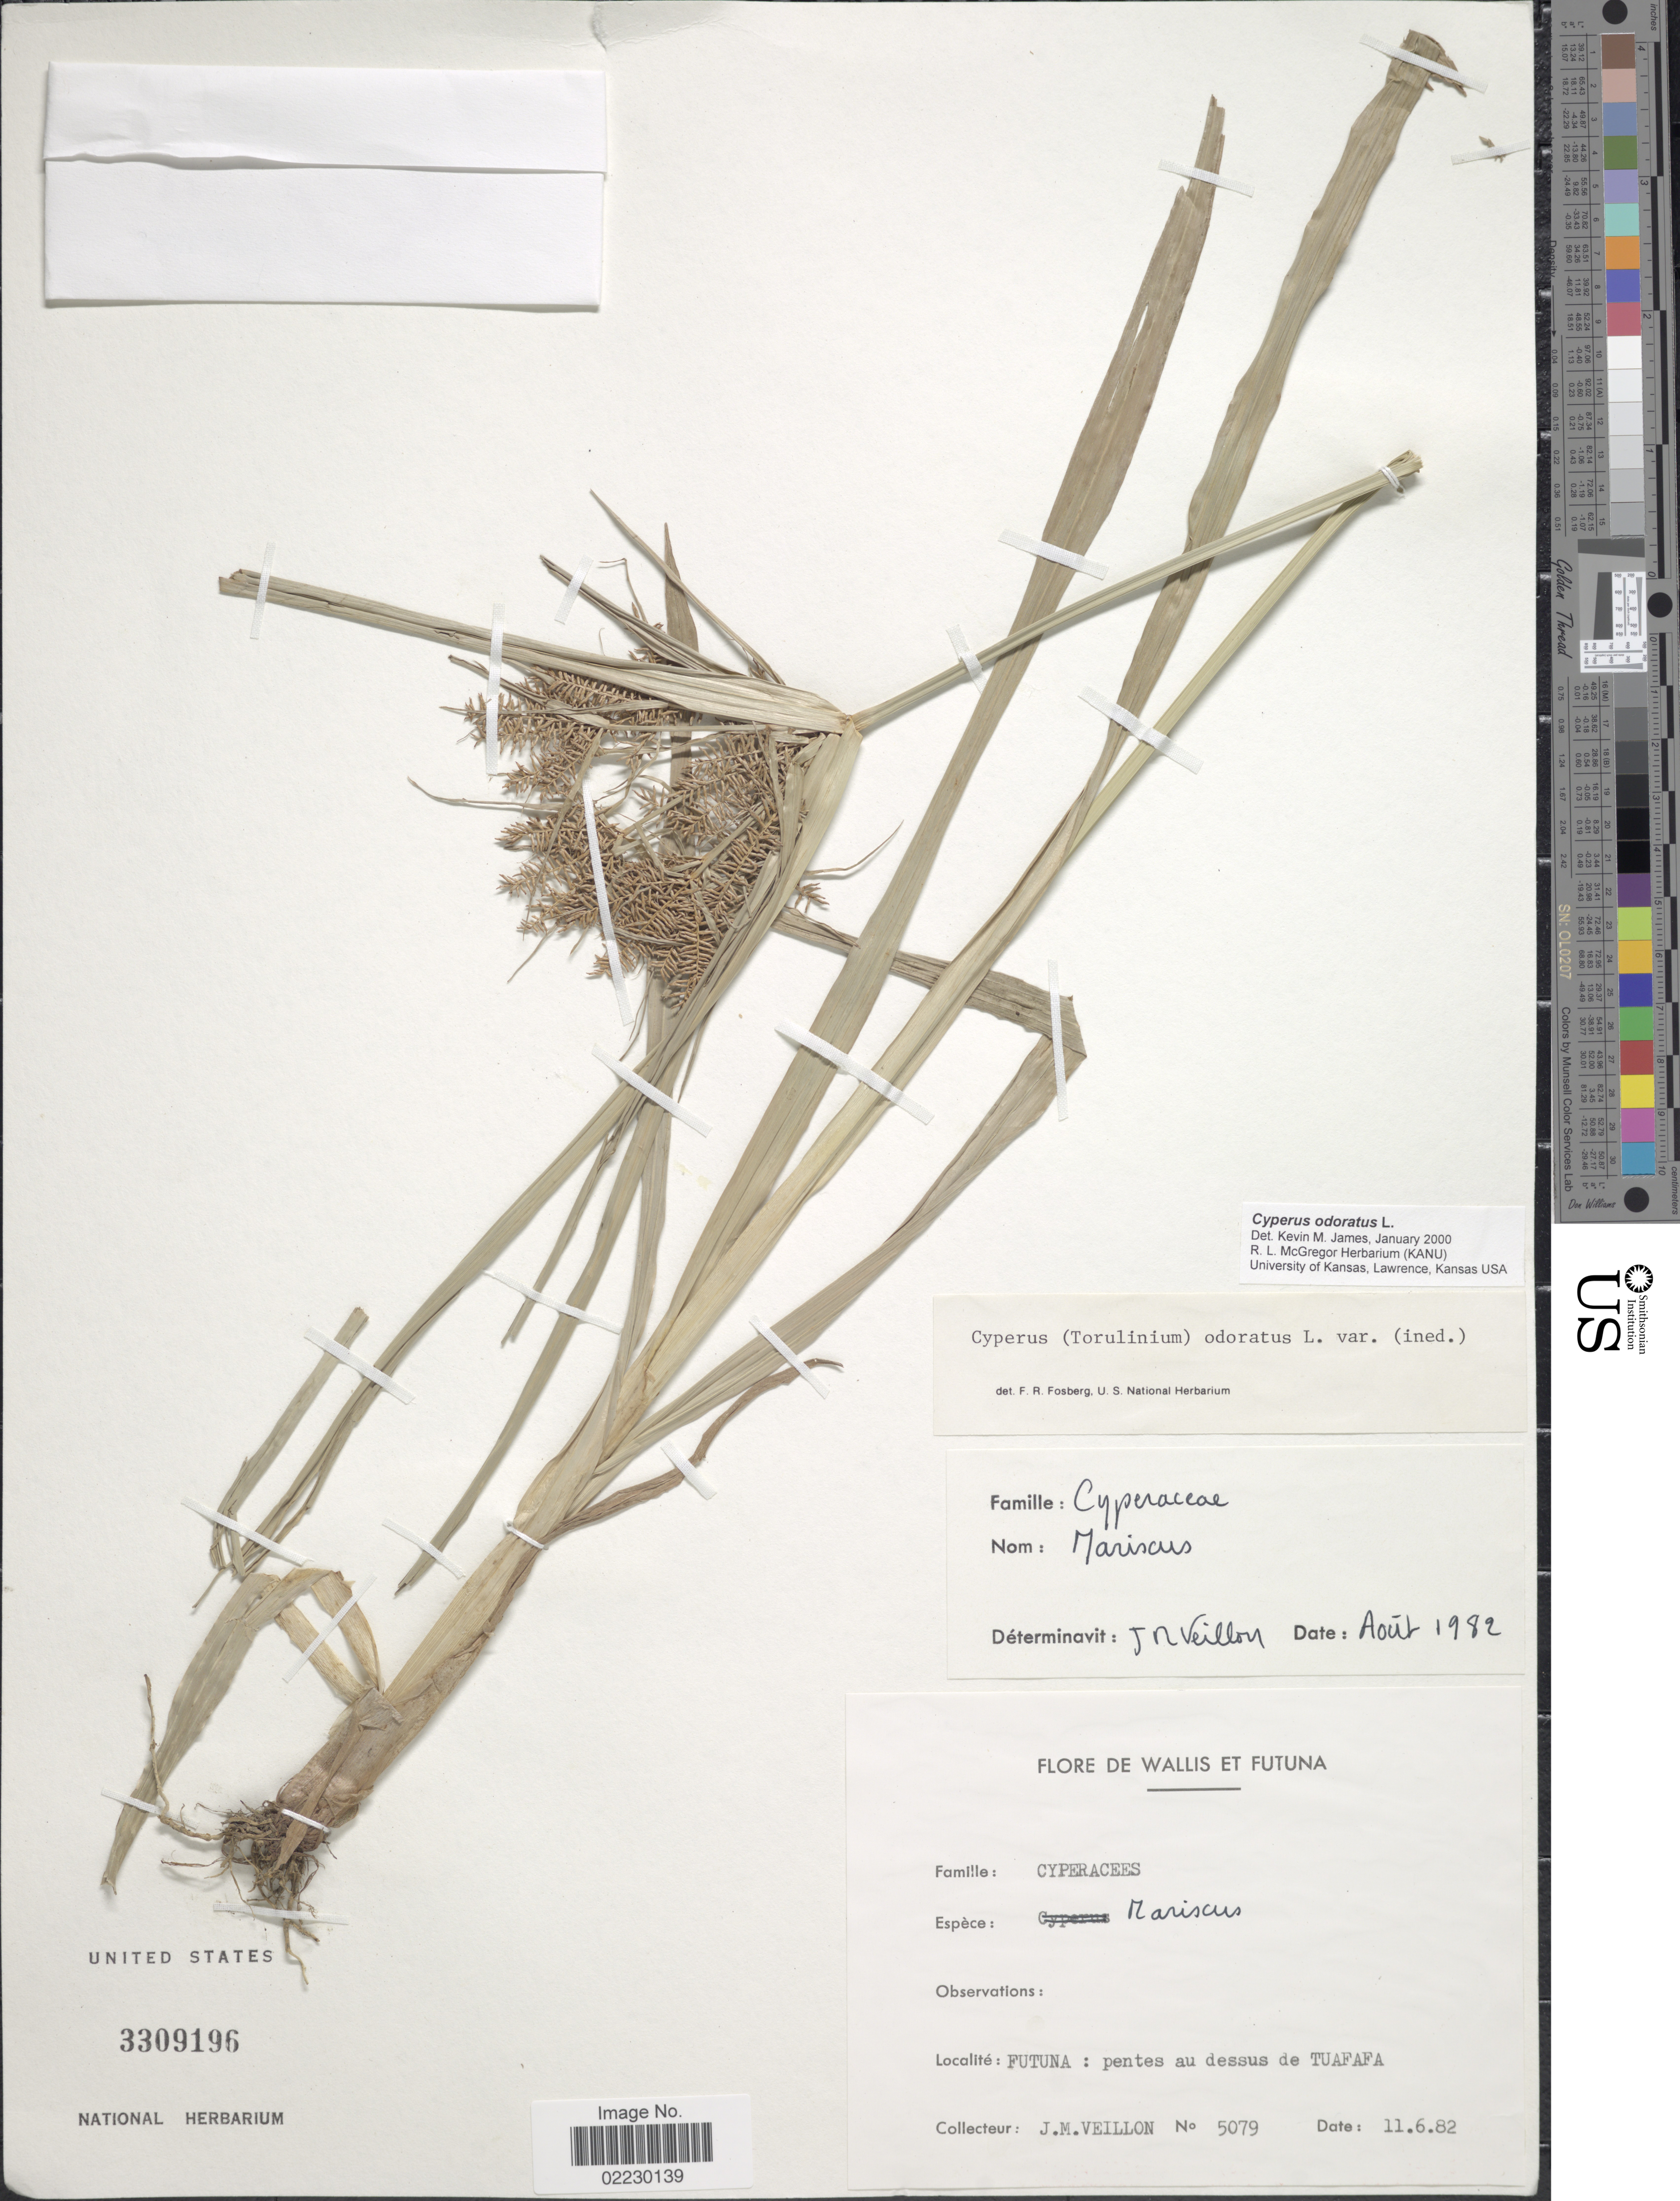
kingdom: Plantae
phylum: Tracheophyta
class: Liliopsida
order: Poales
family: Cyperaceae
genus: Cyperus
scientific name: Cyperus odoratus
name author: L.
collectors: J. Veillon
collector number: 5079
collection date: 1982-06-11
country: Wallis and Futuna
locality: Futuna: pentes au dessus de Tuafafa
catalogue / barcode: US 3309196